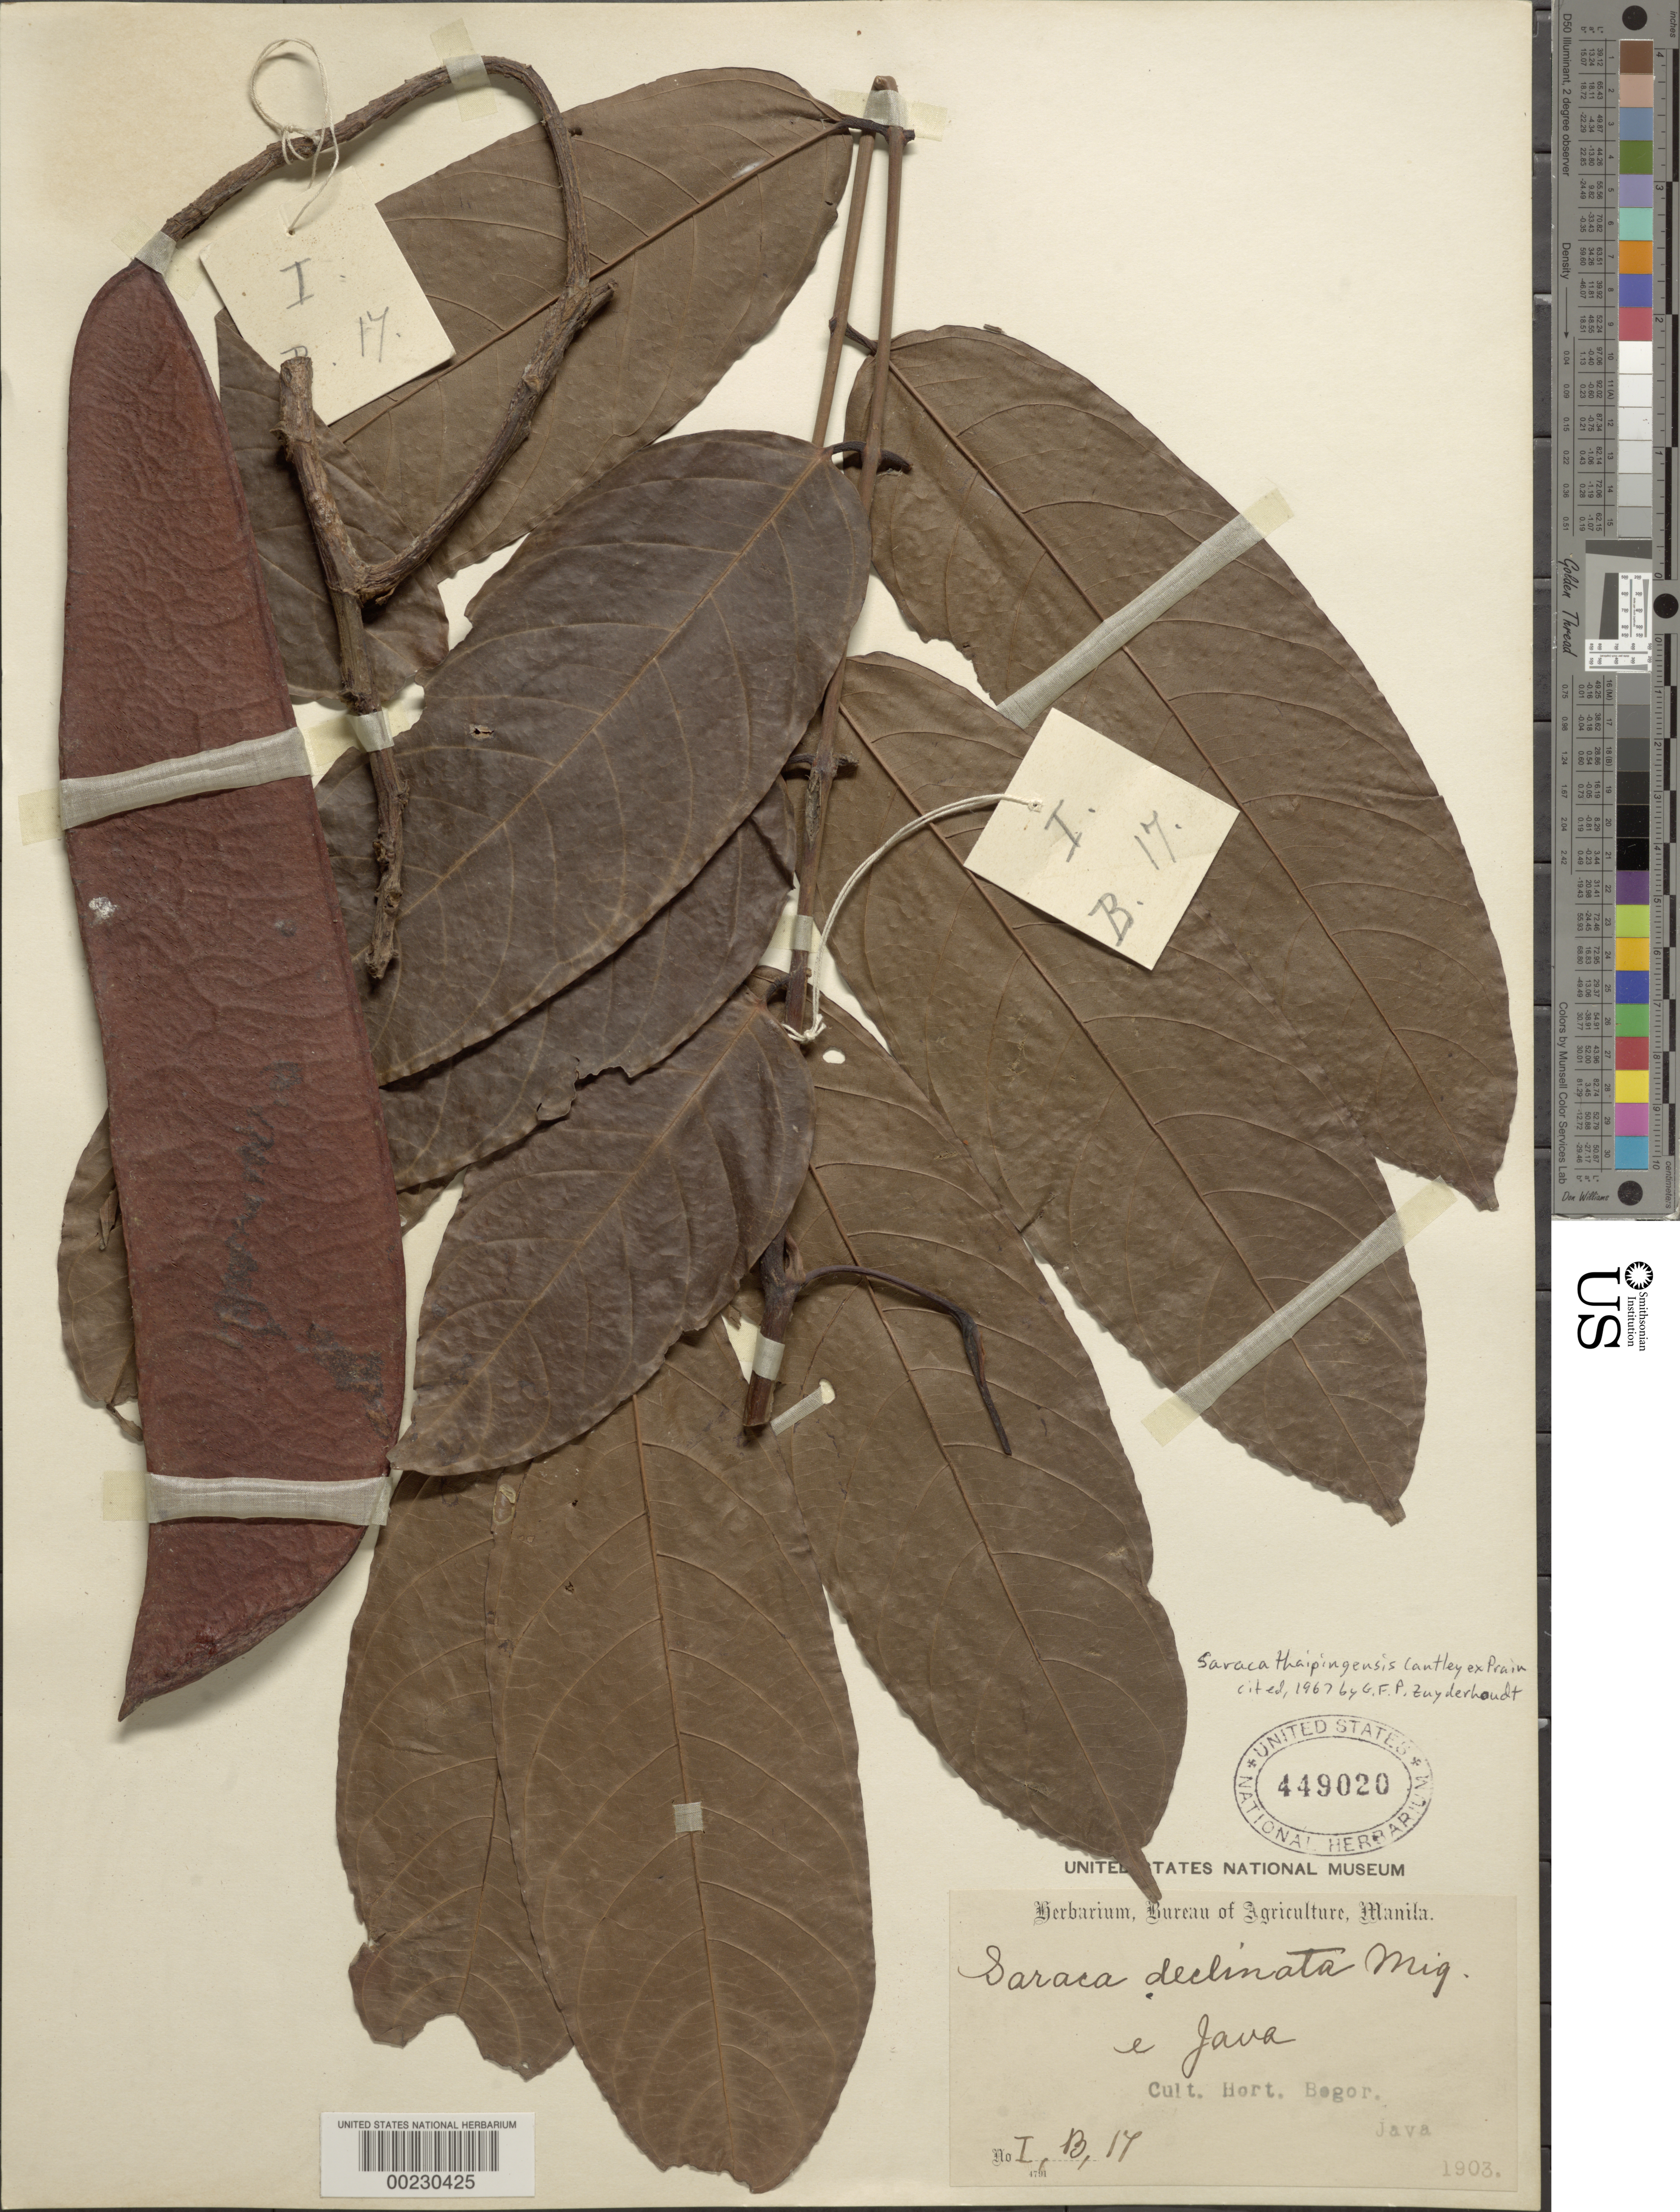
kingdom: Plantae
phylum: Tracheophyta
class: Magnoliopsida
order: Fabales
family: Fabaceae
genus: Saraca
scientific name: Saraca thaipingensis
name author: J. Cantley ex Prain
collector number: I, B, 17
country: Indonesia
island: Java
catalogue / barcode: US 449020